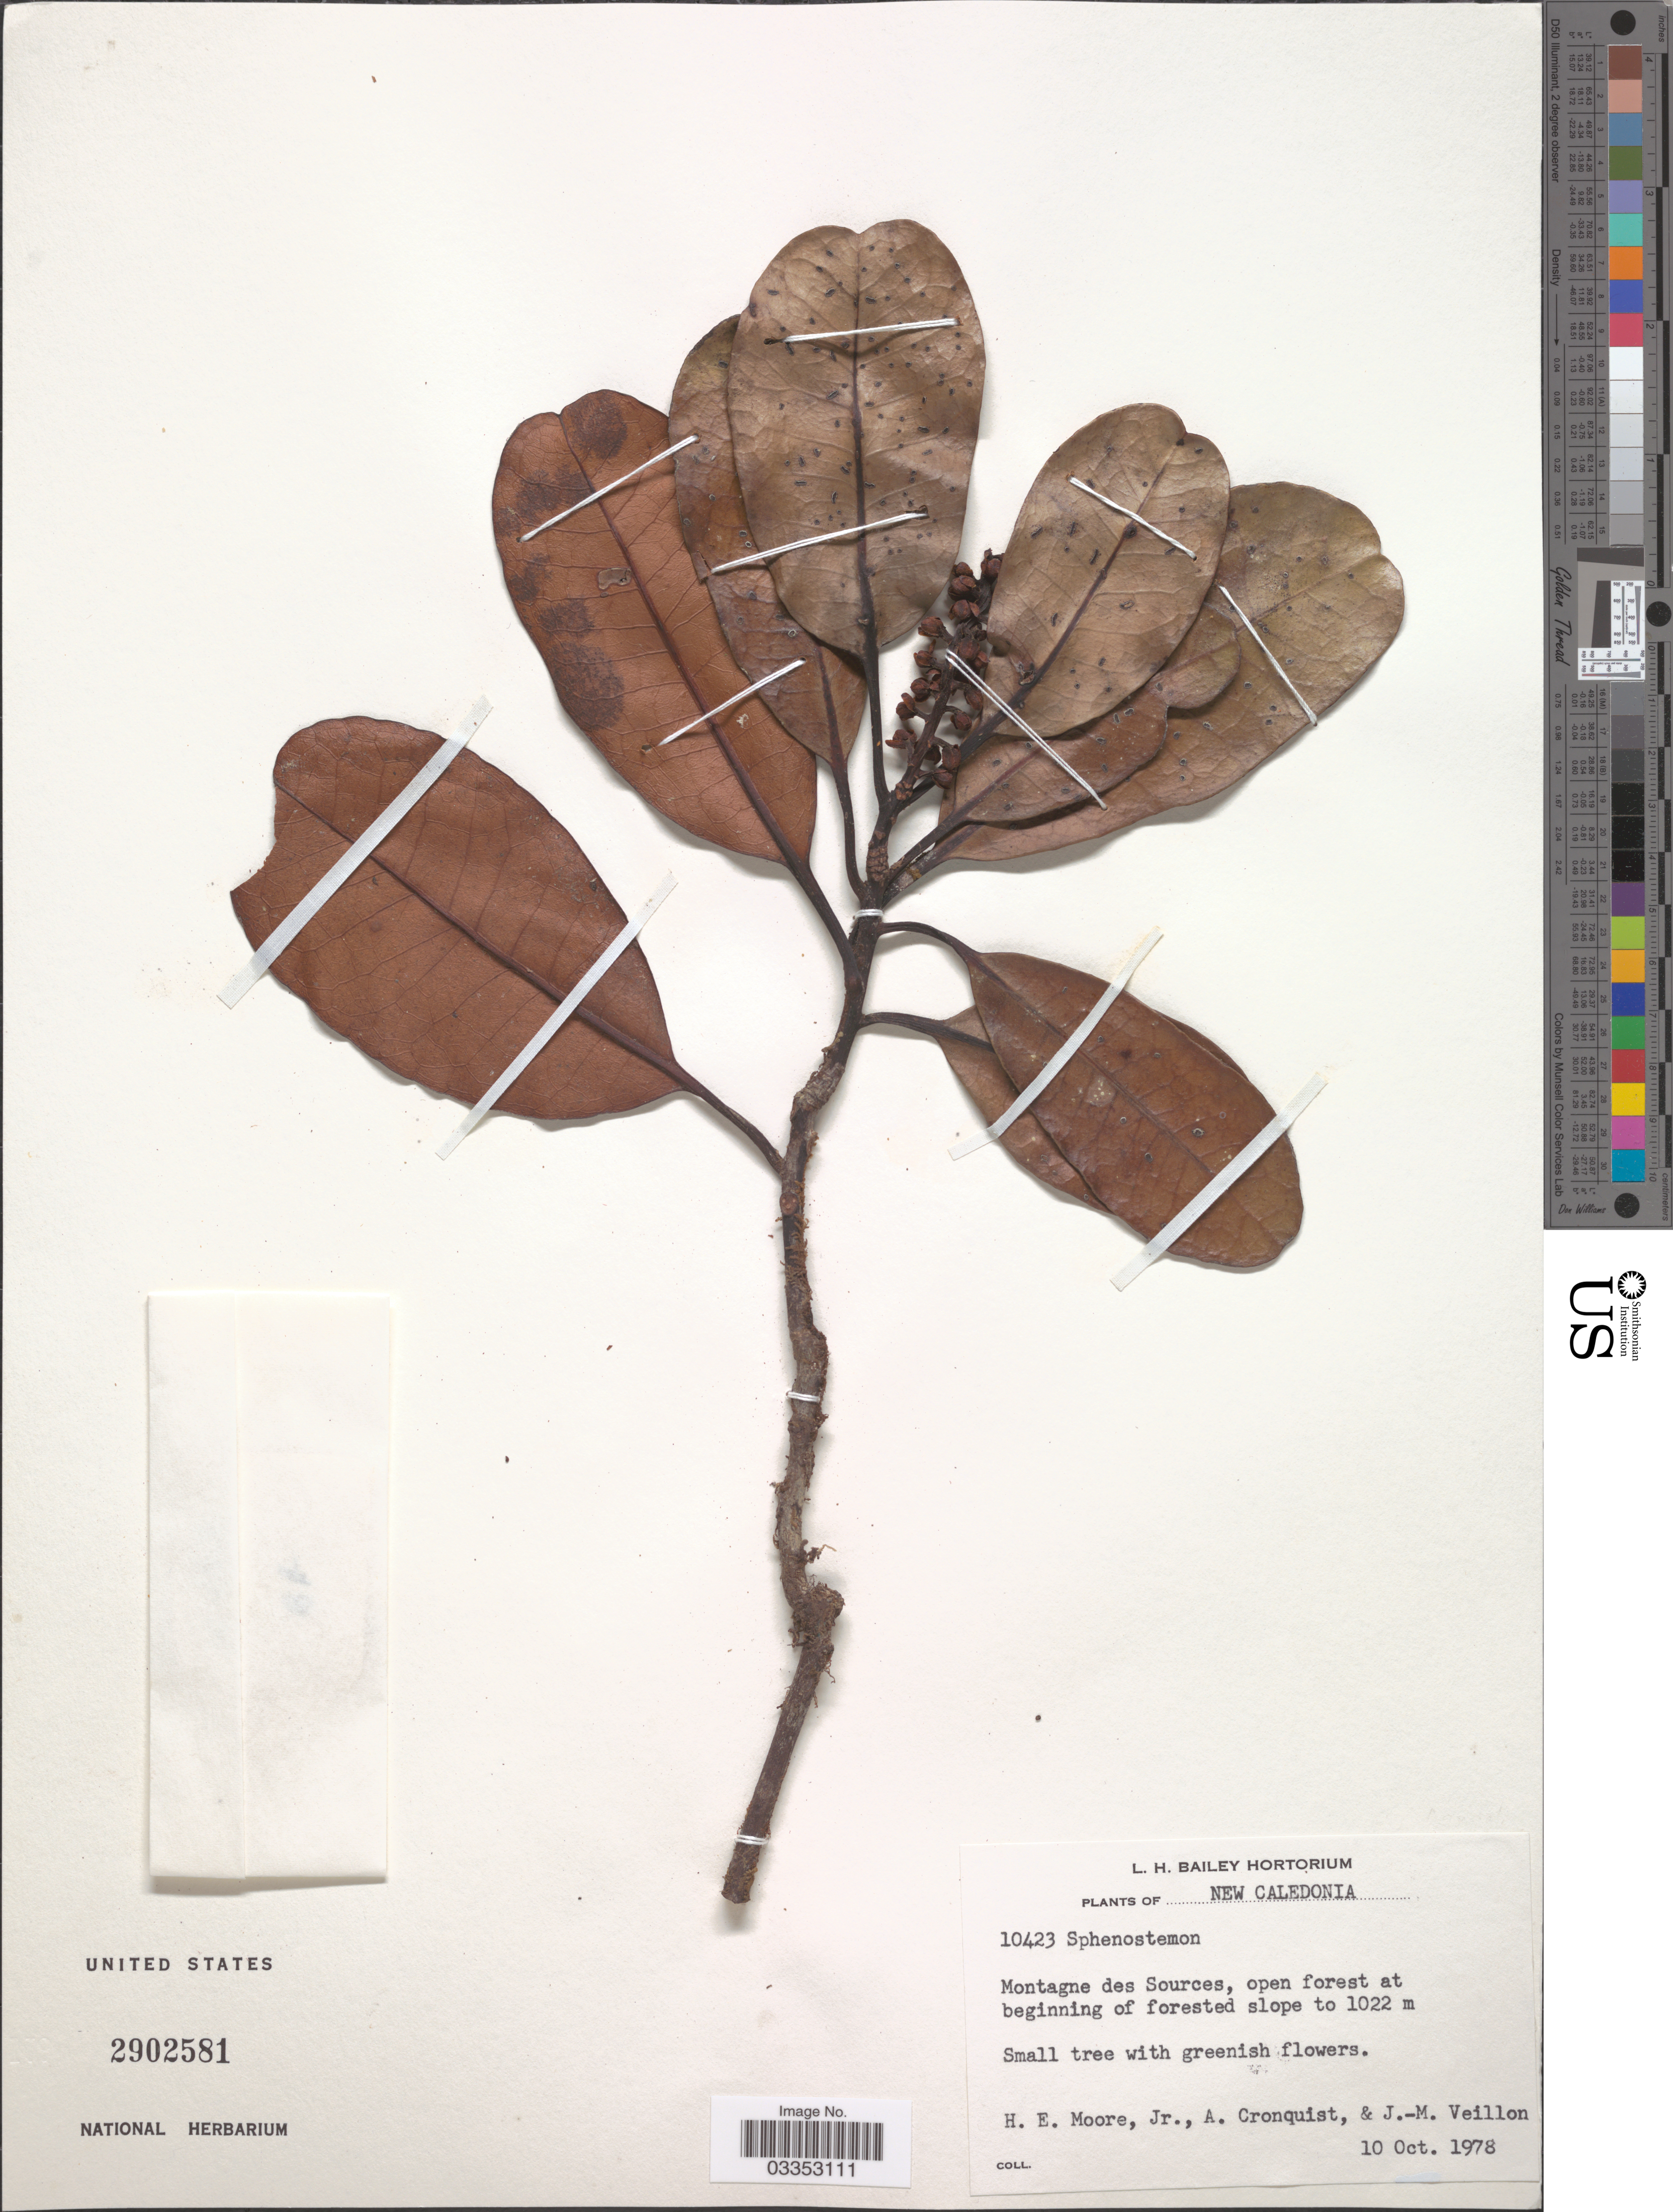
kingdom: Plantae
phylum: Tracheophyta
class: Magnoliopsida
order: Paracryphiales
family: Paracryphiaceae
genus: Sphenostemon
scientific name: Sphenostemon sp.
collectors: H. Moore, A. Cronquist & J. Veillon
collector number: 10423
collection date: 1978-10-10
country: New Caledonia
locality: Montagne des Sources, open forest at beginning of forested slope.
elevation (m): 1022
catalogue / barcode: US 2902581